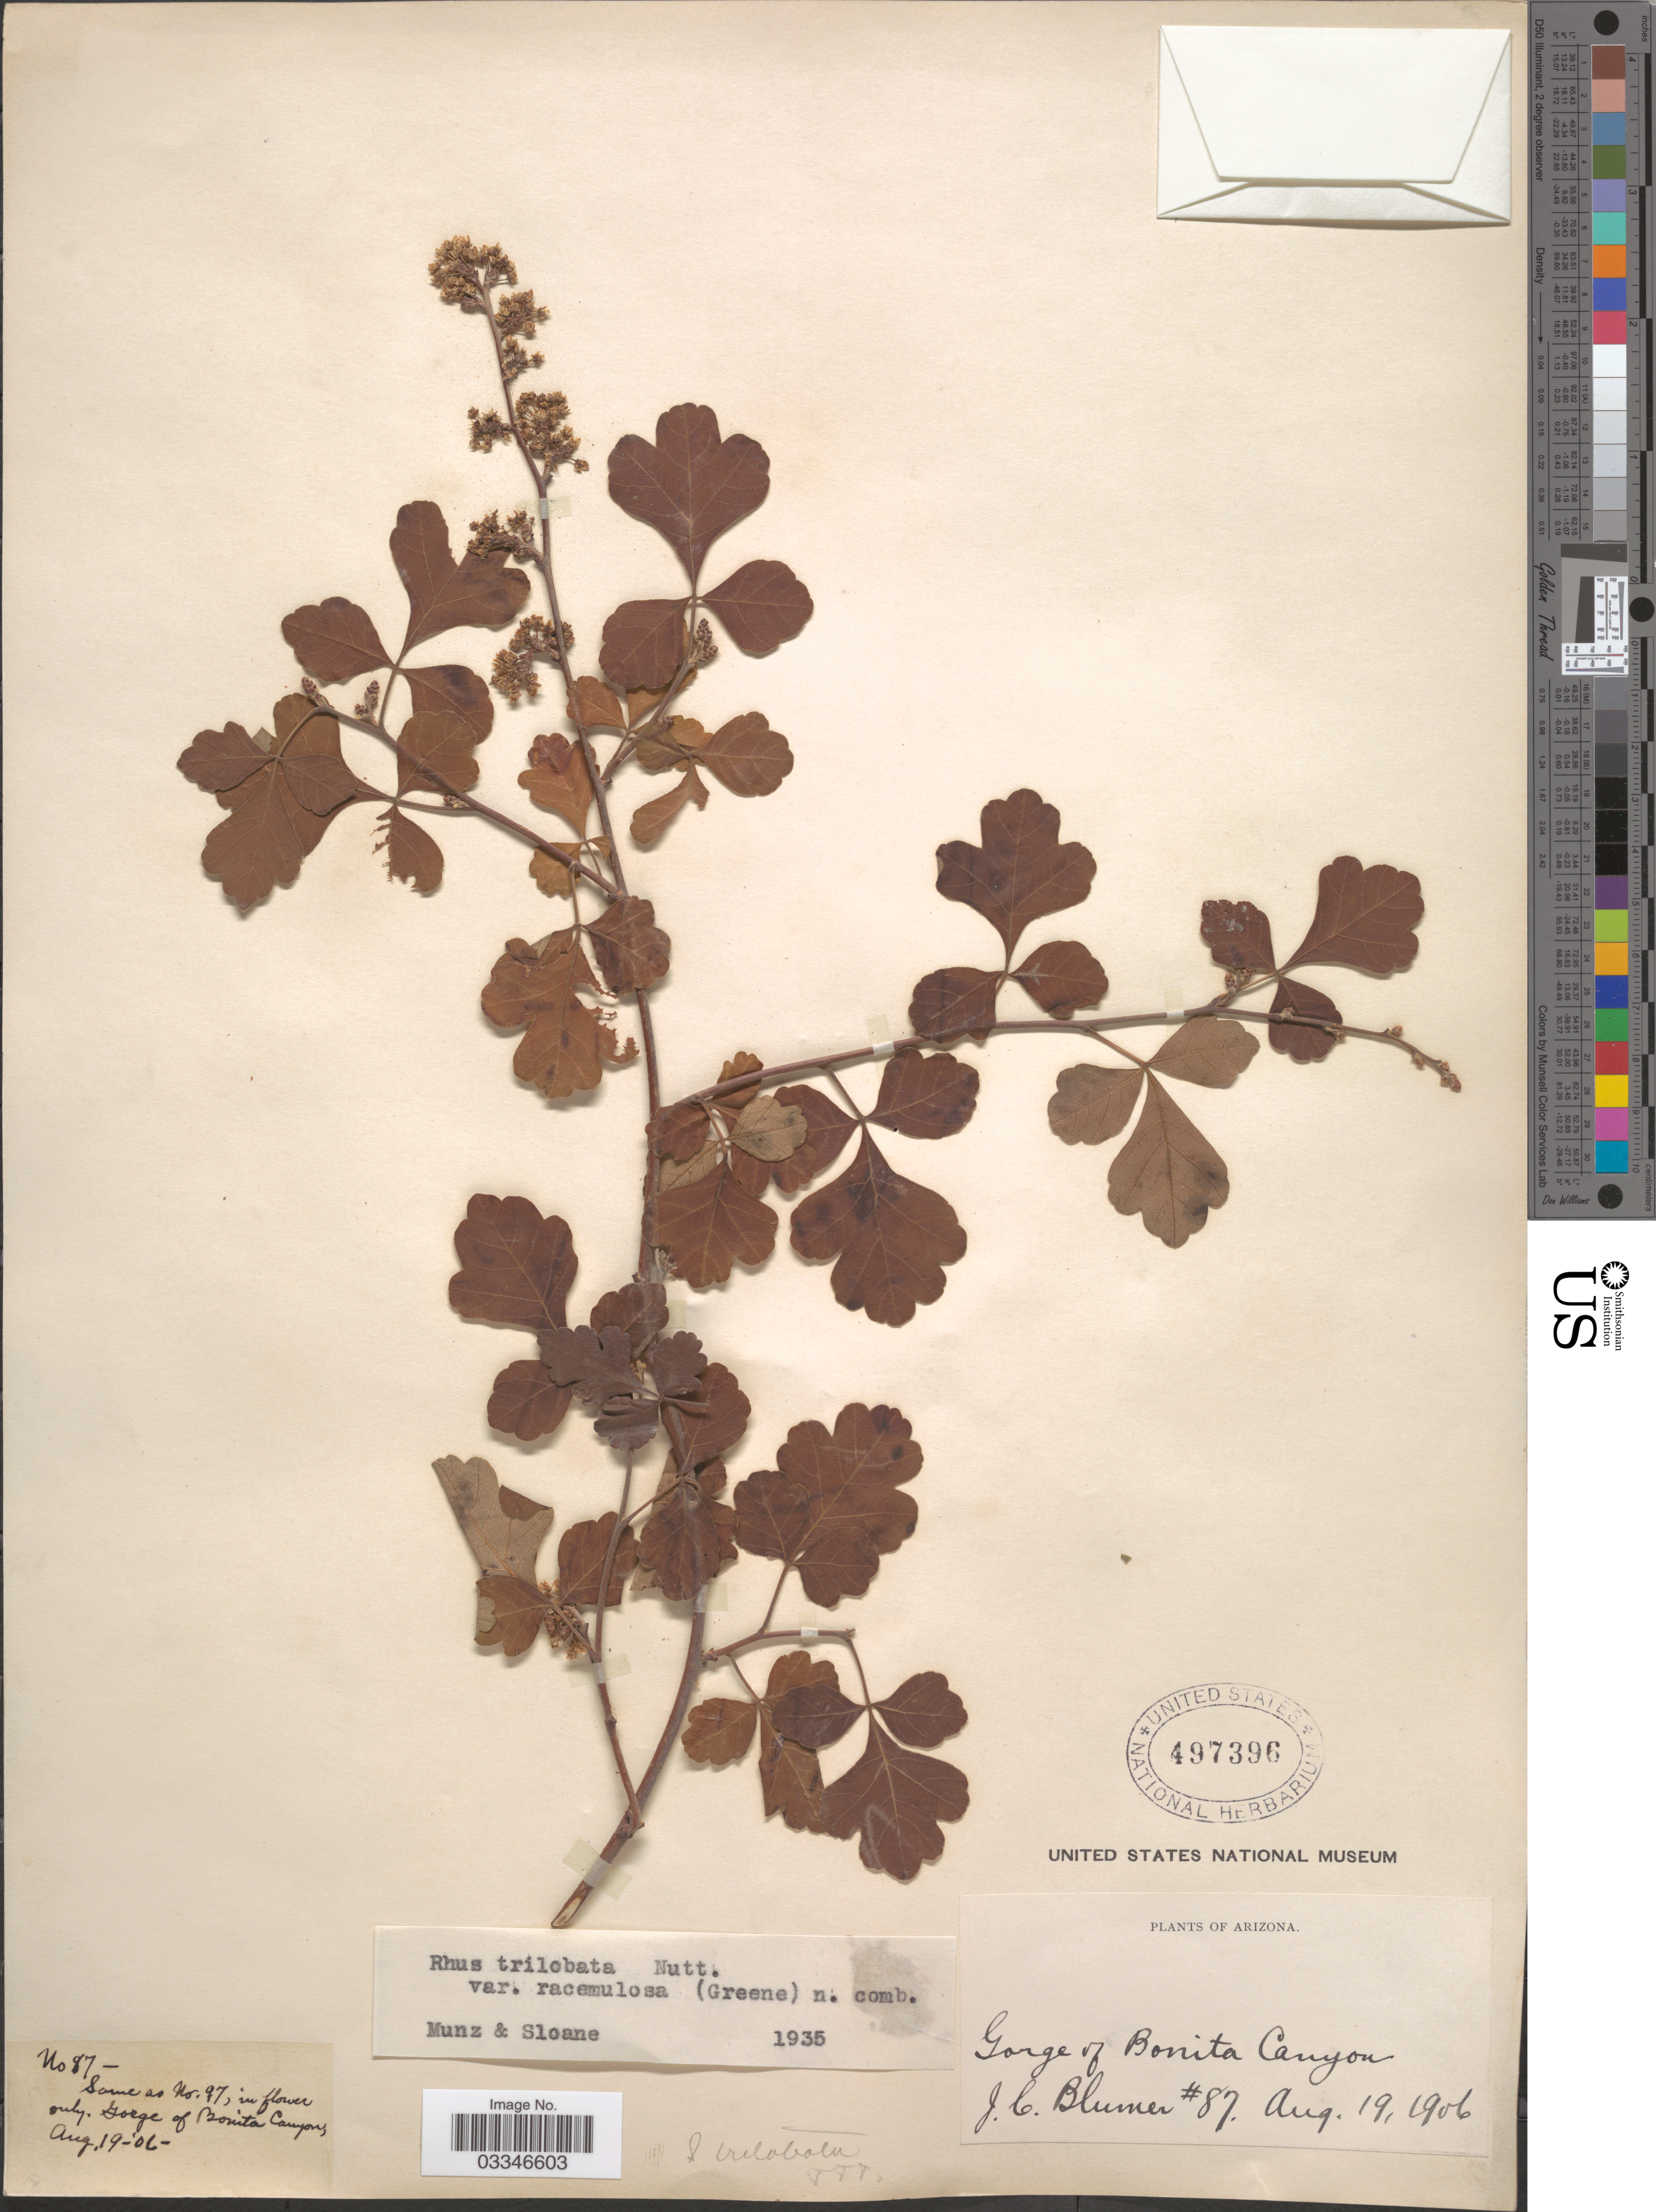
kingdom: Plantae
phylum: Tracheophyta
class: Magnoliopsida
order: Sapindales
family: Anacardiaceae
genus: Rhus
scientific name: Rhus trilobata var. racemulosa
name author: (Greene) F.A. Barkley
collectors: J. C. Blumer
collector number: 87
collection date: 1906-08-19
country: United States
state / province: Arizona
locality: Gorge of Bonita Canyon.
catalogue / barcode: US 497396